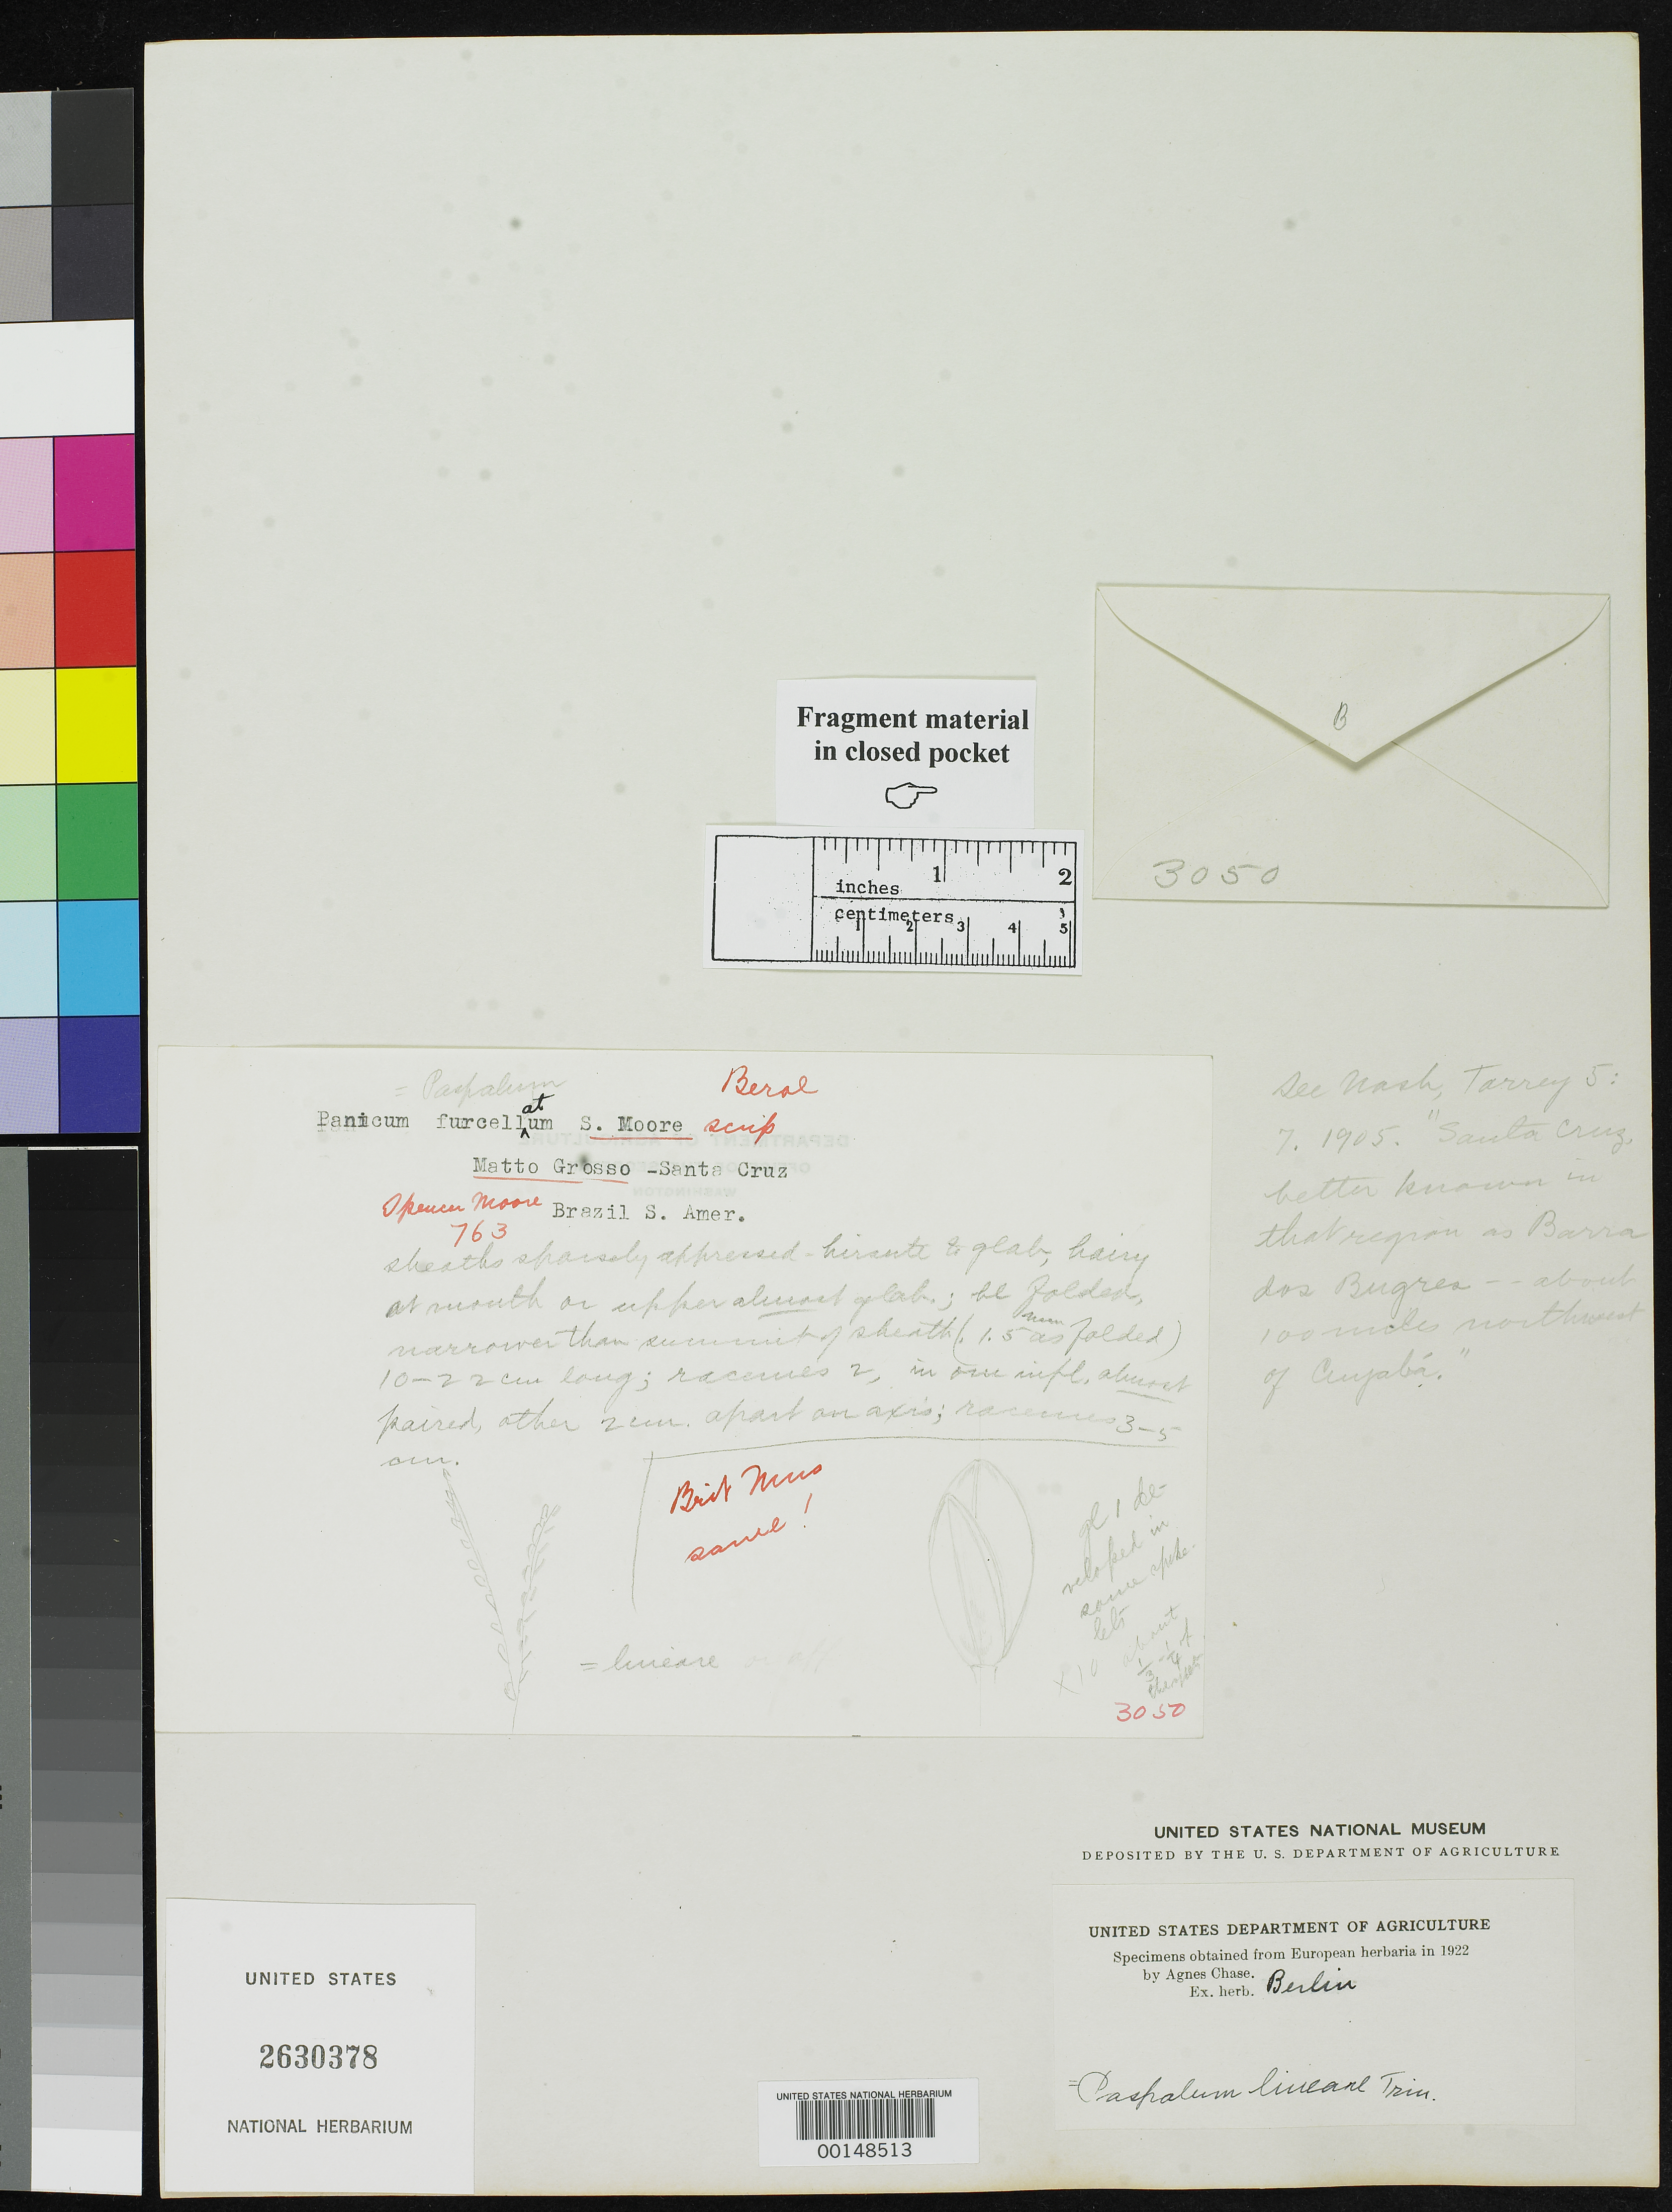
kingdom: Plantae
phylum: Tracheophyta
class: Liliopsida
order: Poales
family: Poaceae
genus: Panicum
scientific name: Panicum furcellatum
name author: S. Moore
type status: Type Fragment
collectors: S. Moore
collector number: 763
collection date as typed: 1891 to -- --- 1892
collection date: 1891/1892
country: Brazil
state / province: Mato Grosso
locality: Santa Cruz (Barra dos Bugres).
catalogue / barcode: US 2630378